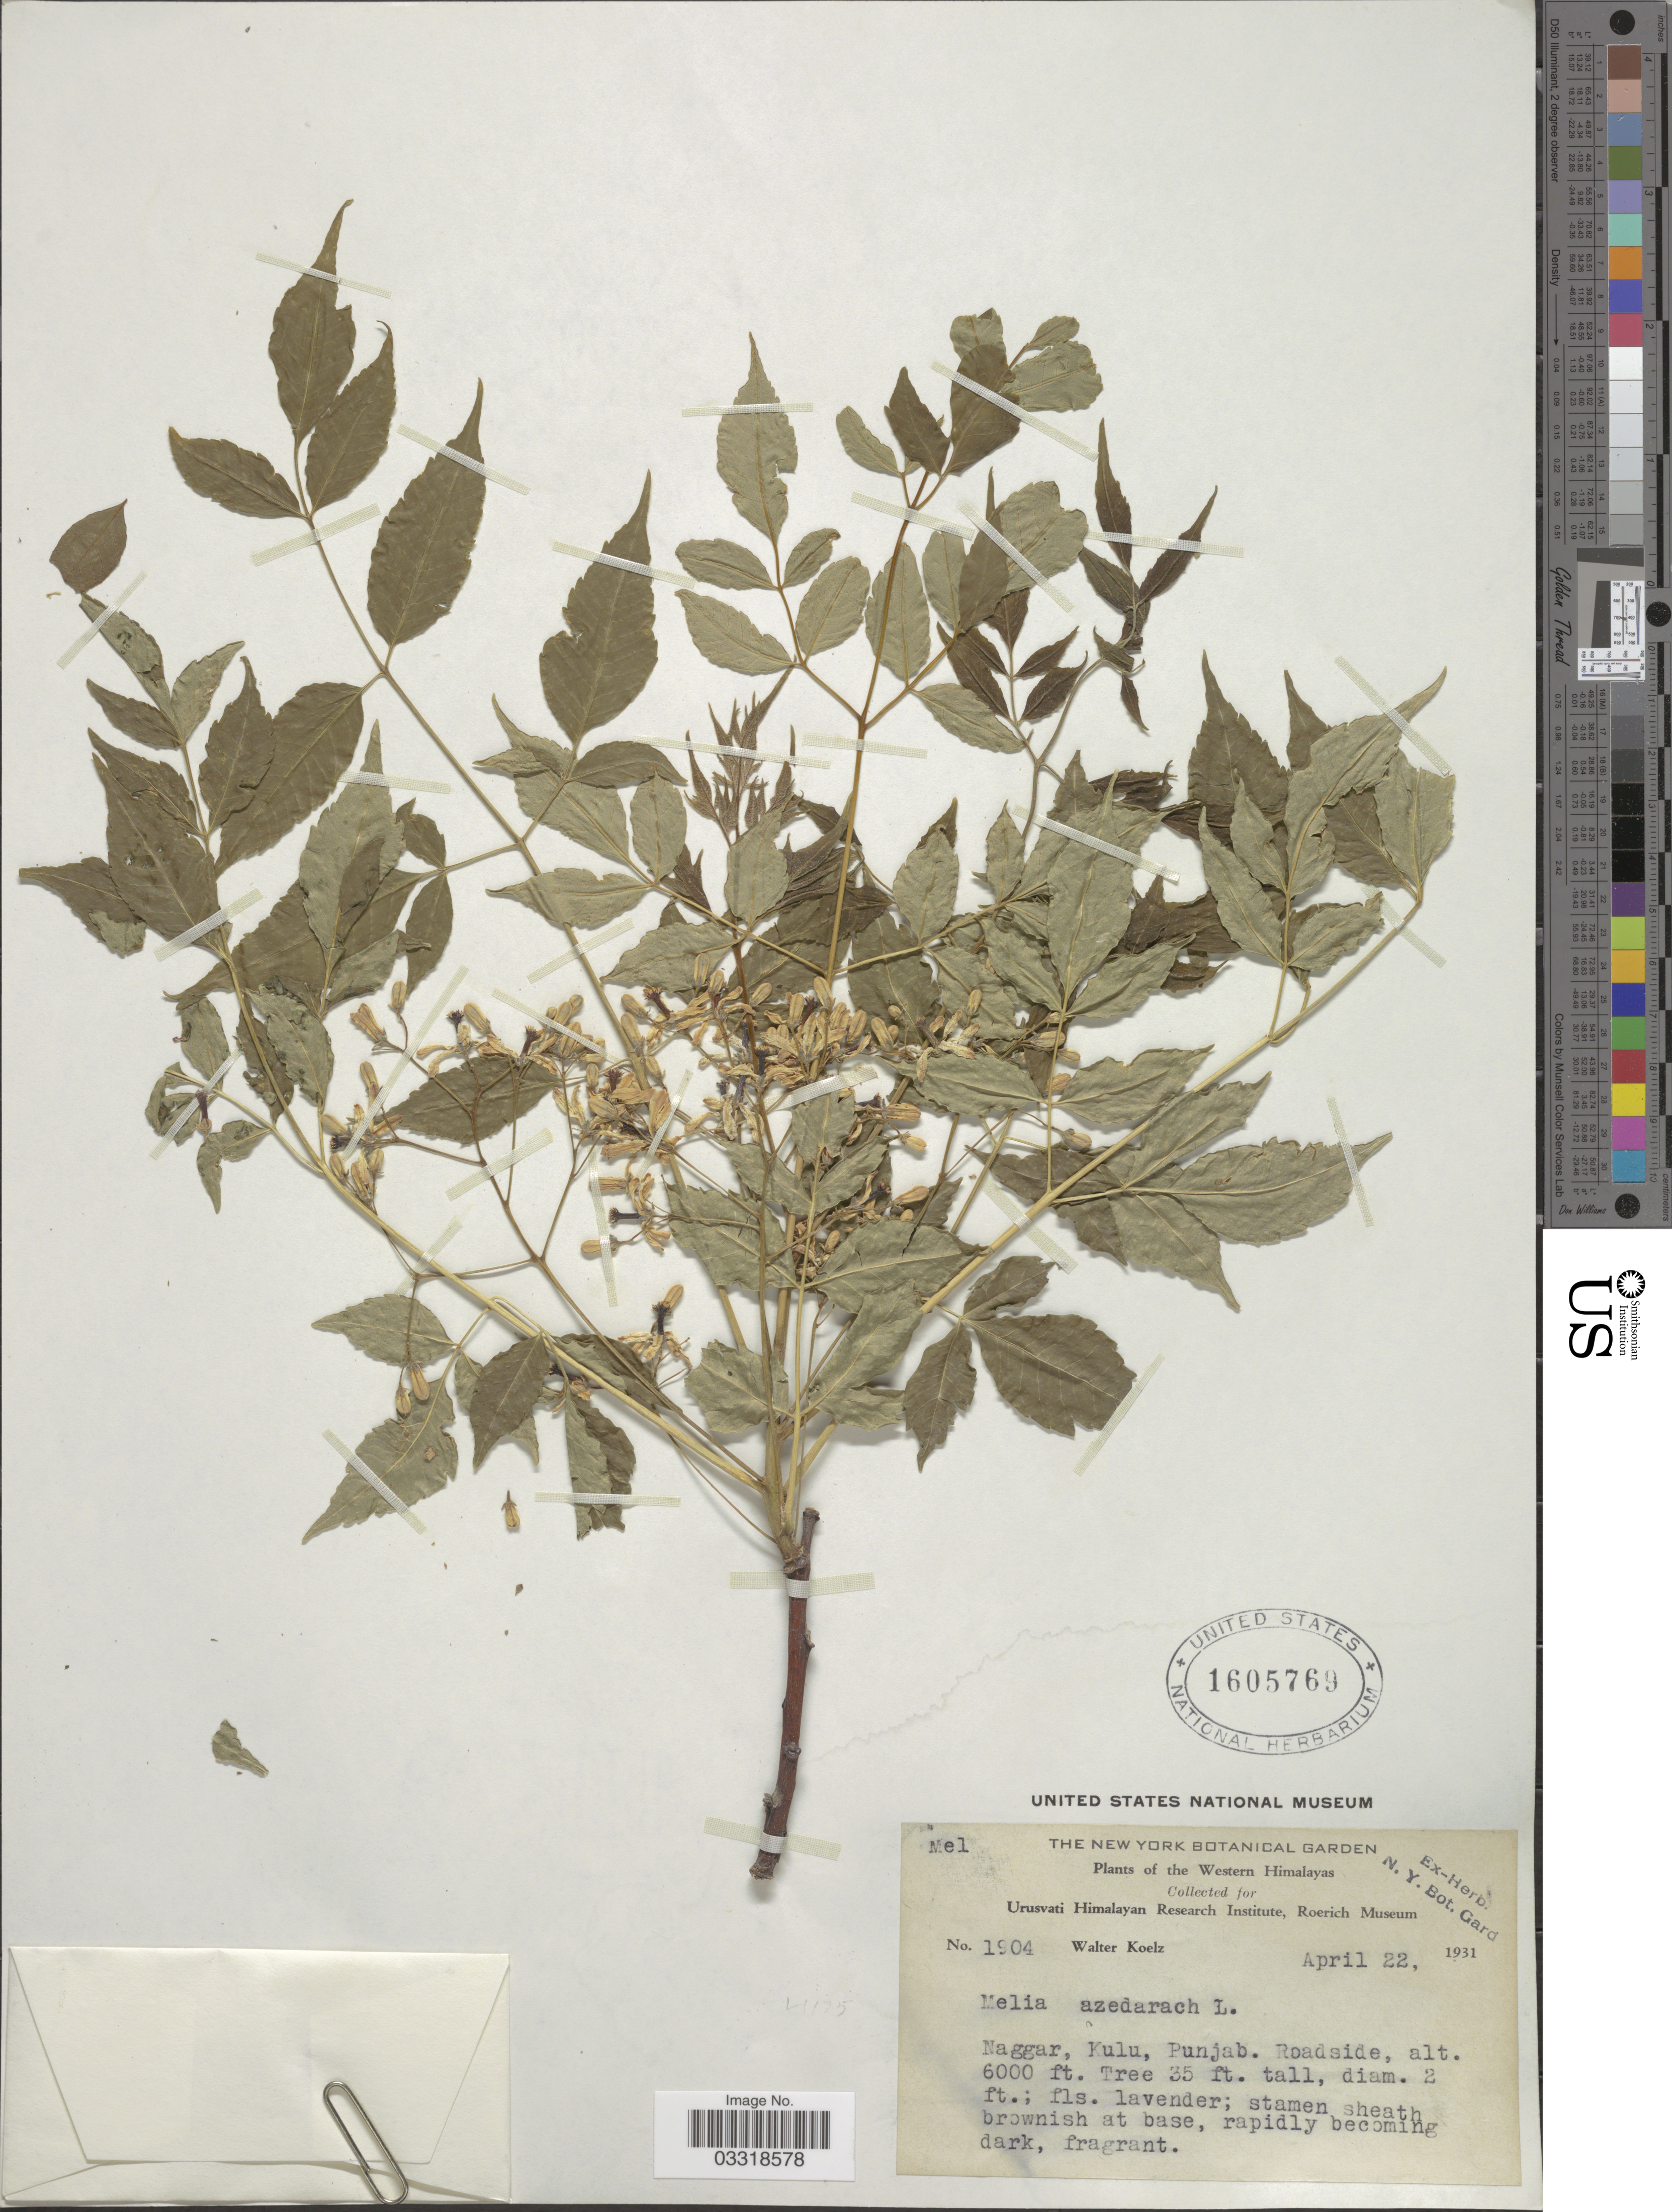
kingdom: Plantae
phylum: Tracheophyta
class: Magnoliopsida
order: Sapindales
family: Meliaceae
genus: Melia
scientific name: Melia azedarach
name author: L.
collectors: W. N. Koelz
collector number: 1904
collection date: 1931-04-22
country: India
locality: Western Himalayas. Naggar, Kulu, Punjab.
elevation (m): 1829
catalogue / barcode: US 1605769